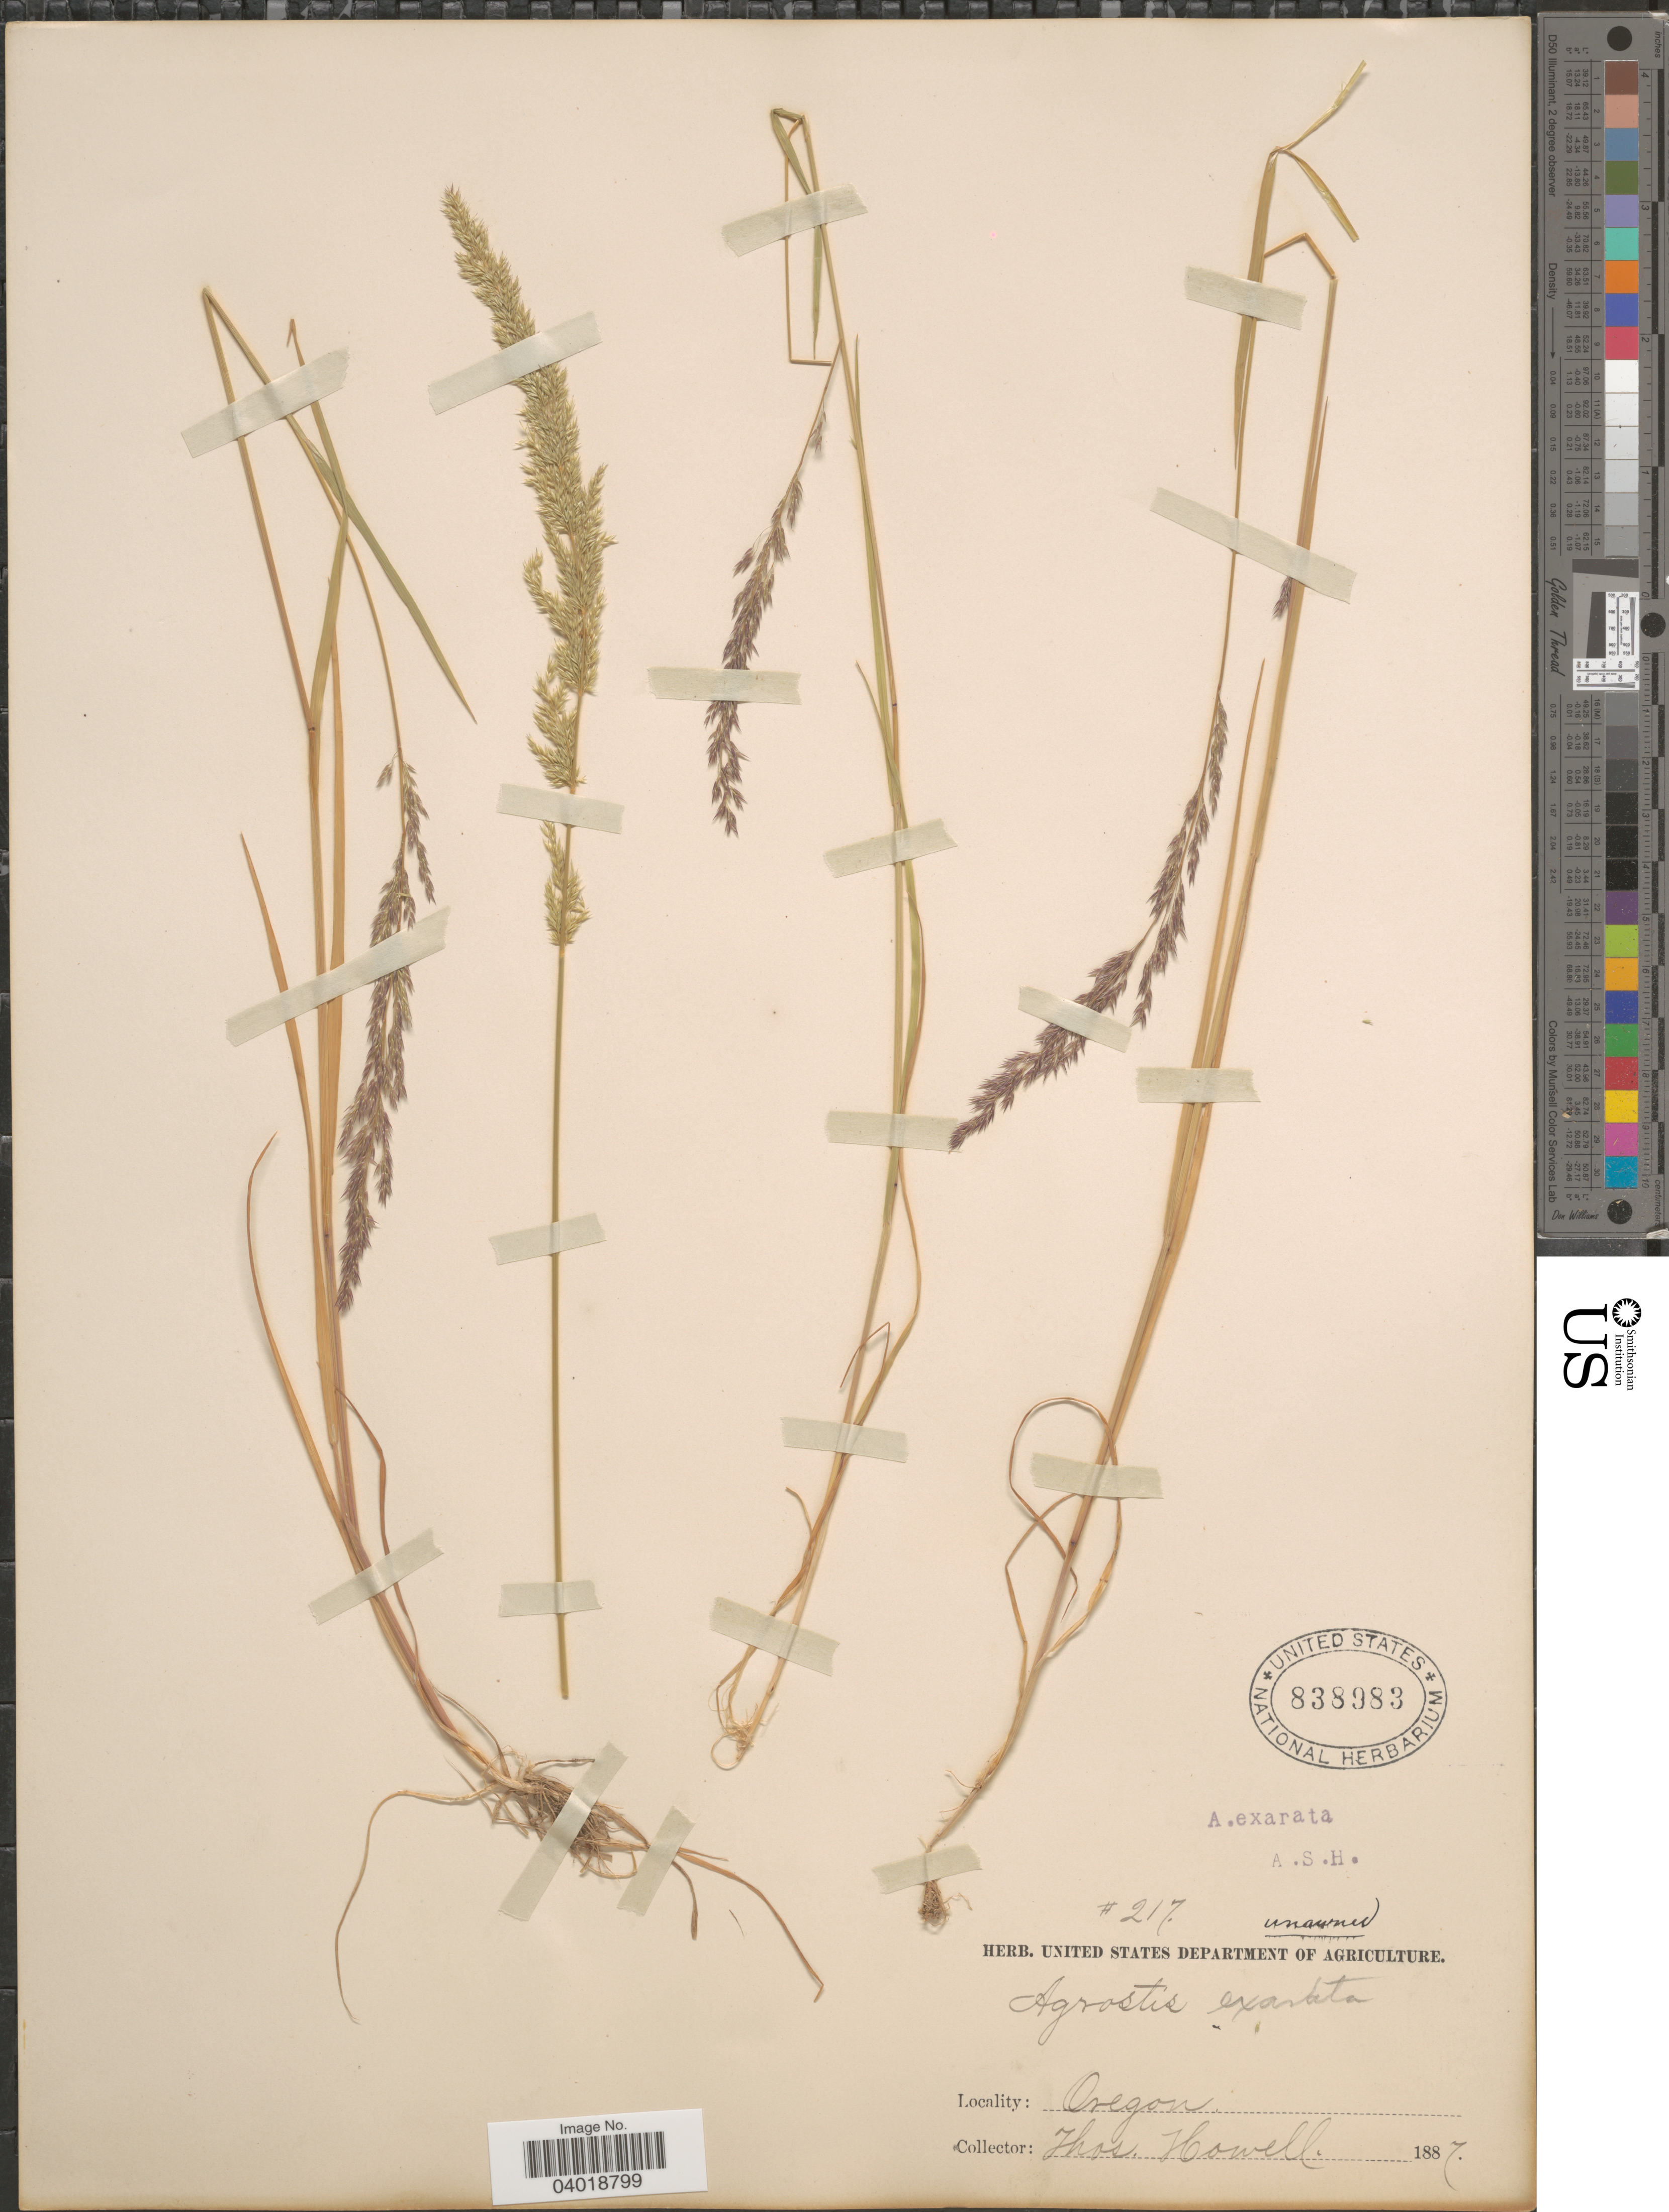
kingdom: Plantae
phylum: Tracheophyta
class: Liliopsida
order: Poales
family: Poaceae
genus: Agrostis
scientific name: Agrostis exarata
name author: Trin.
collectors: T. Howell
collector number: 217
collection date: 1887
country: United States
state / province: Oregon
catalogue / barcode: US 838983